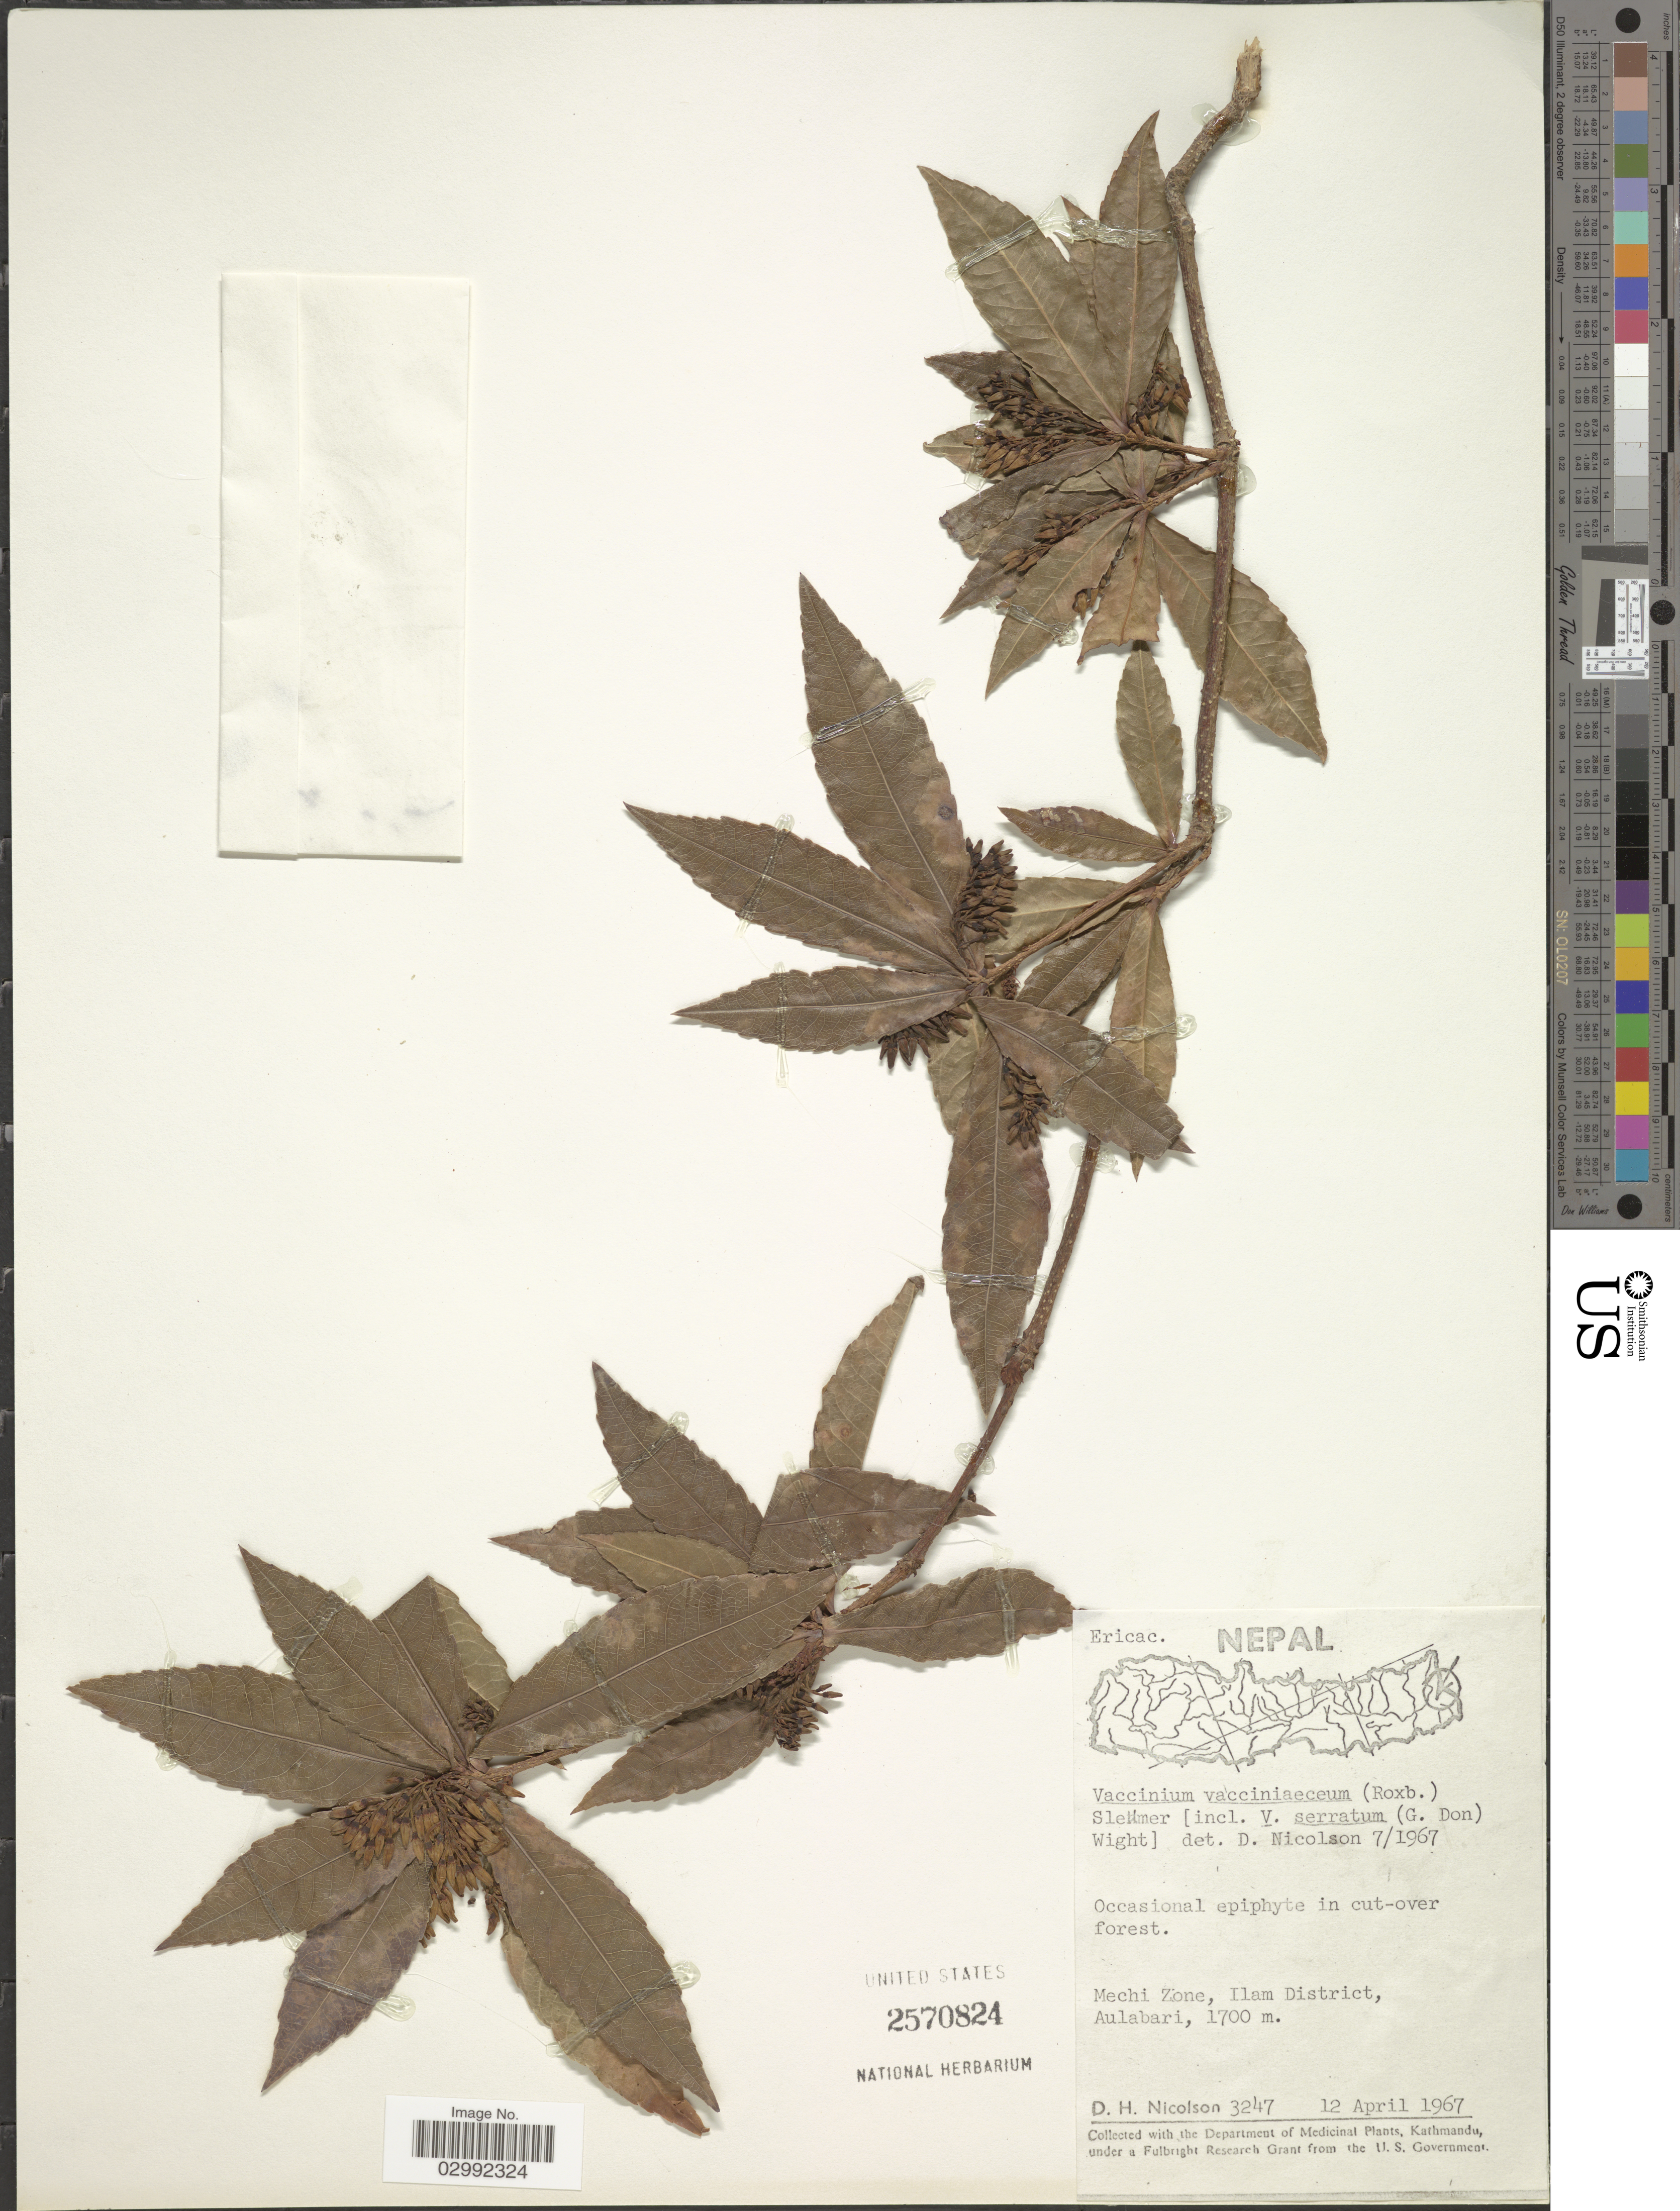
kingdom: Plantae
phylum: Tracheophyta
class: Magnoliopsida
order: Ericales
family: Ericaceae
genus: Vaccinium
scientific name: Vaccinium vacciniaceum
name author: (Roxb.) Sleumer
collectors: D. H. Nicolson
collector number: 3247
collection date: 1967-04-12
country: Nepal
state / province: Mechi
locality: Mechi Zone, Ilam District, Aulabari.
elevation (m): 1700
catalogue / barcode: US 2570824